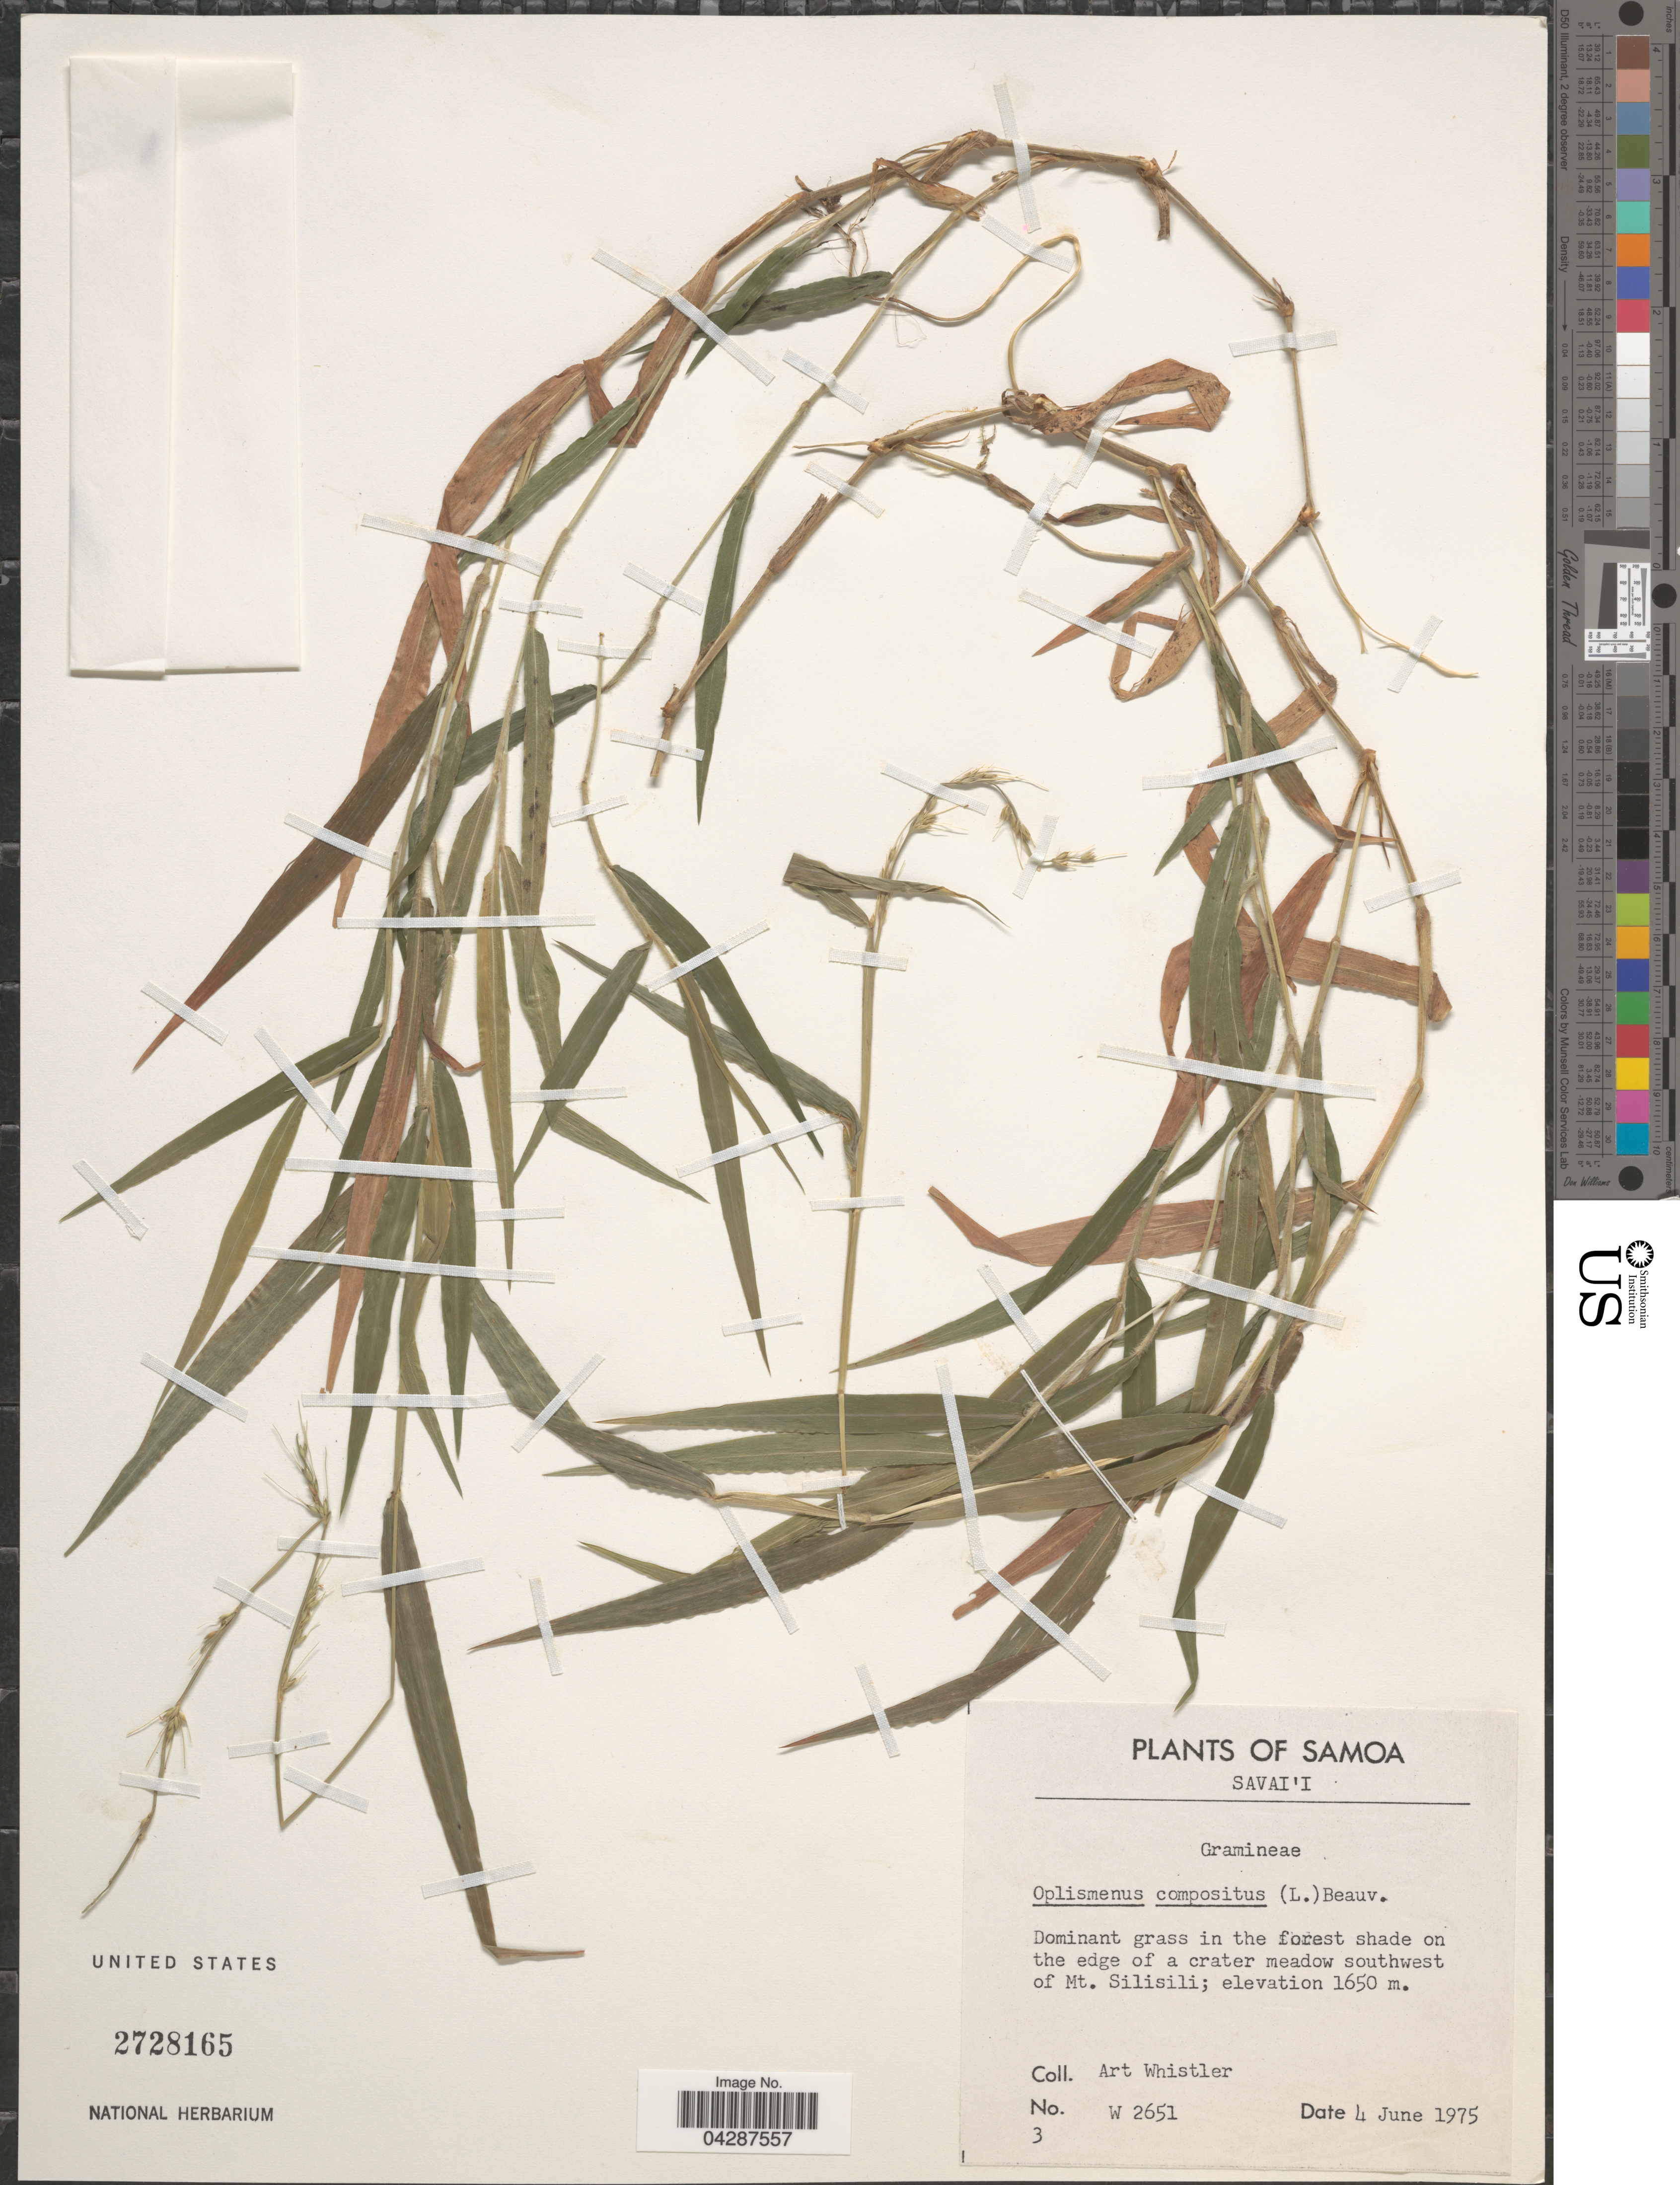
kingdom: Plantae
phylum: Tracheophyta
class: Liliopsida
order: Poales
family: Poaceae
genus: Oplismenus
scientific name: Oplismenus compositus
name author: (L.) P. Beauv.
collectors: A. Whistler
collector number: W 2651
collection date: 1975-06-04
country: Samoa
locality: Samoa. Savai'i. Dominant grass in the forest shade on the edge of a crater meadow southwest of Mt. Silisili.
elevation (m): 1650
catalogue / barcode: US 2728165